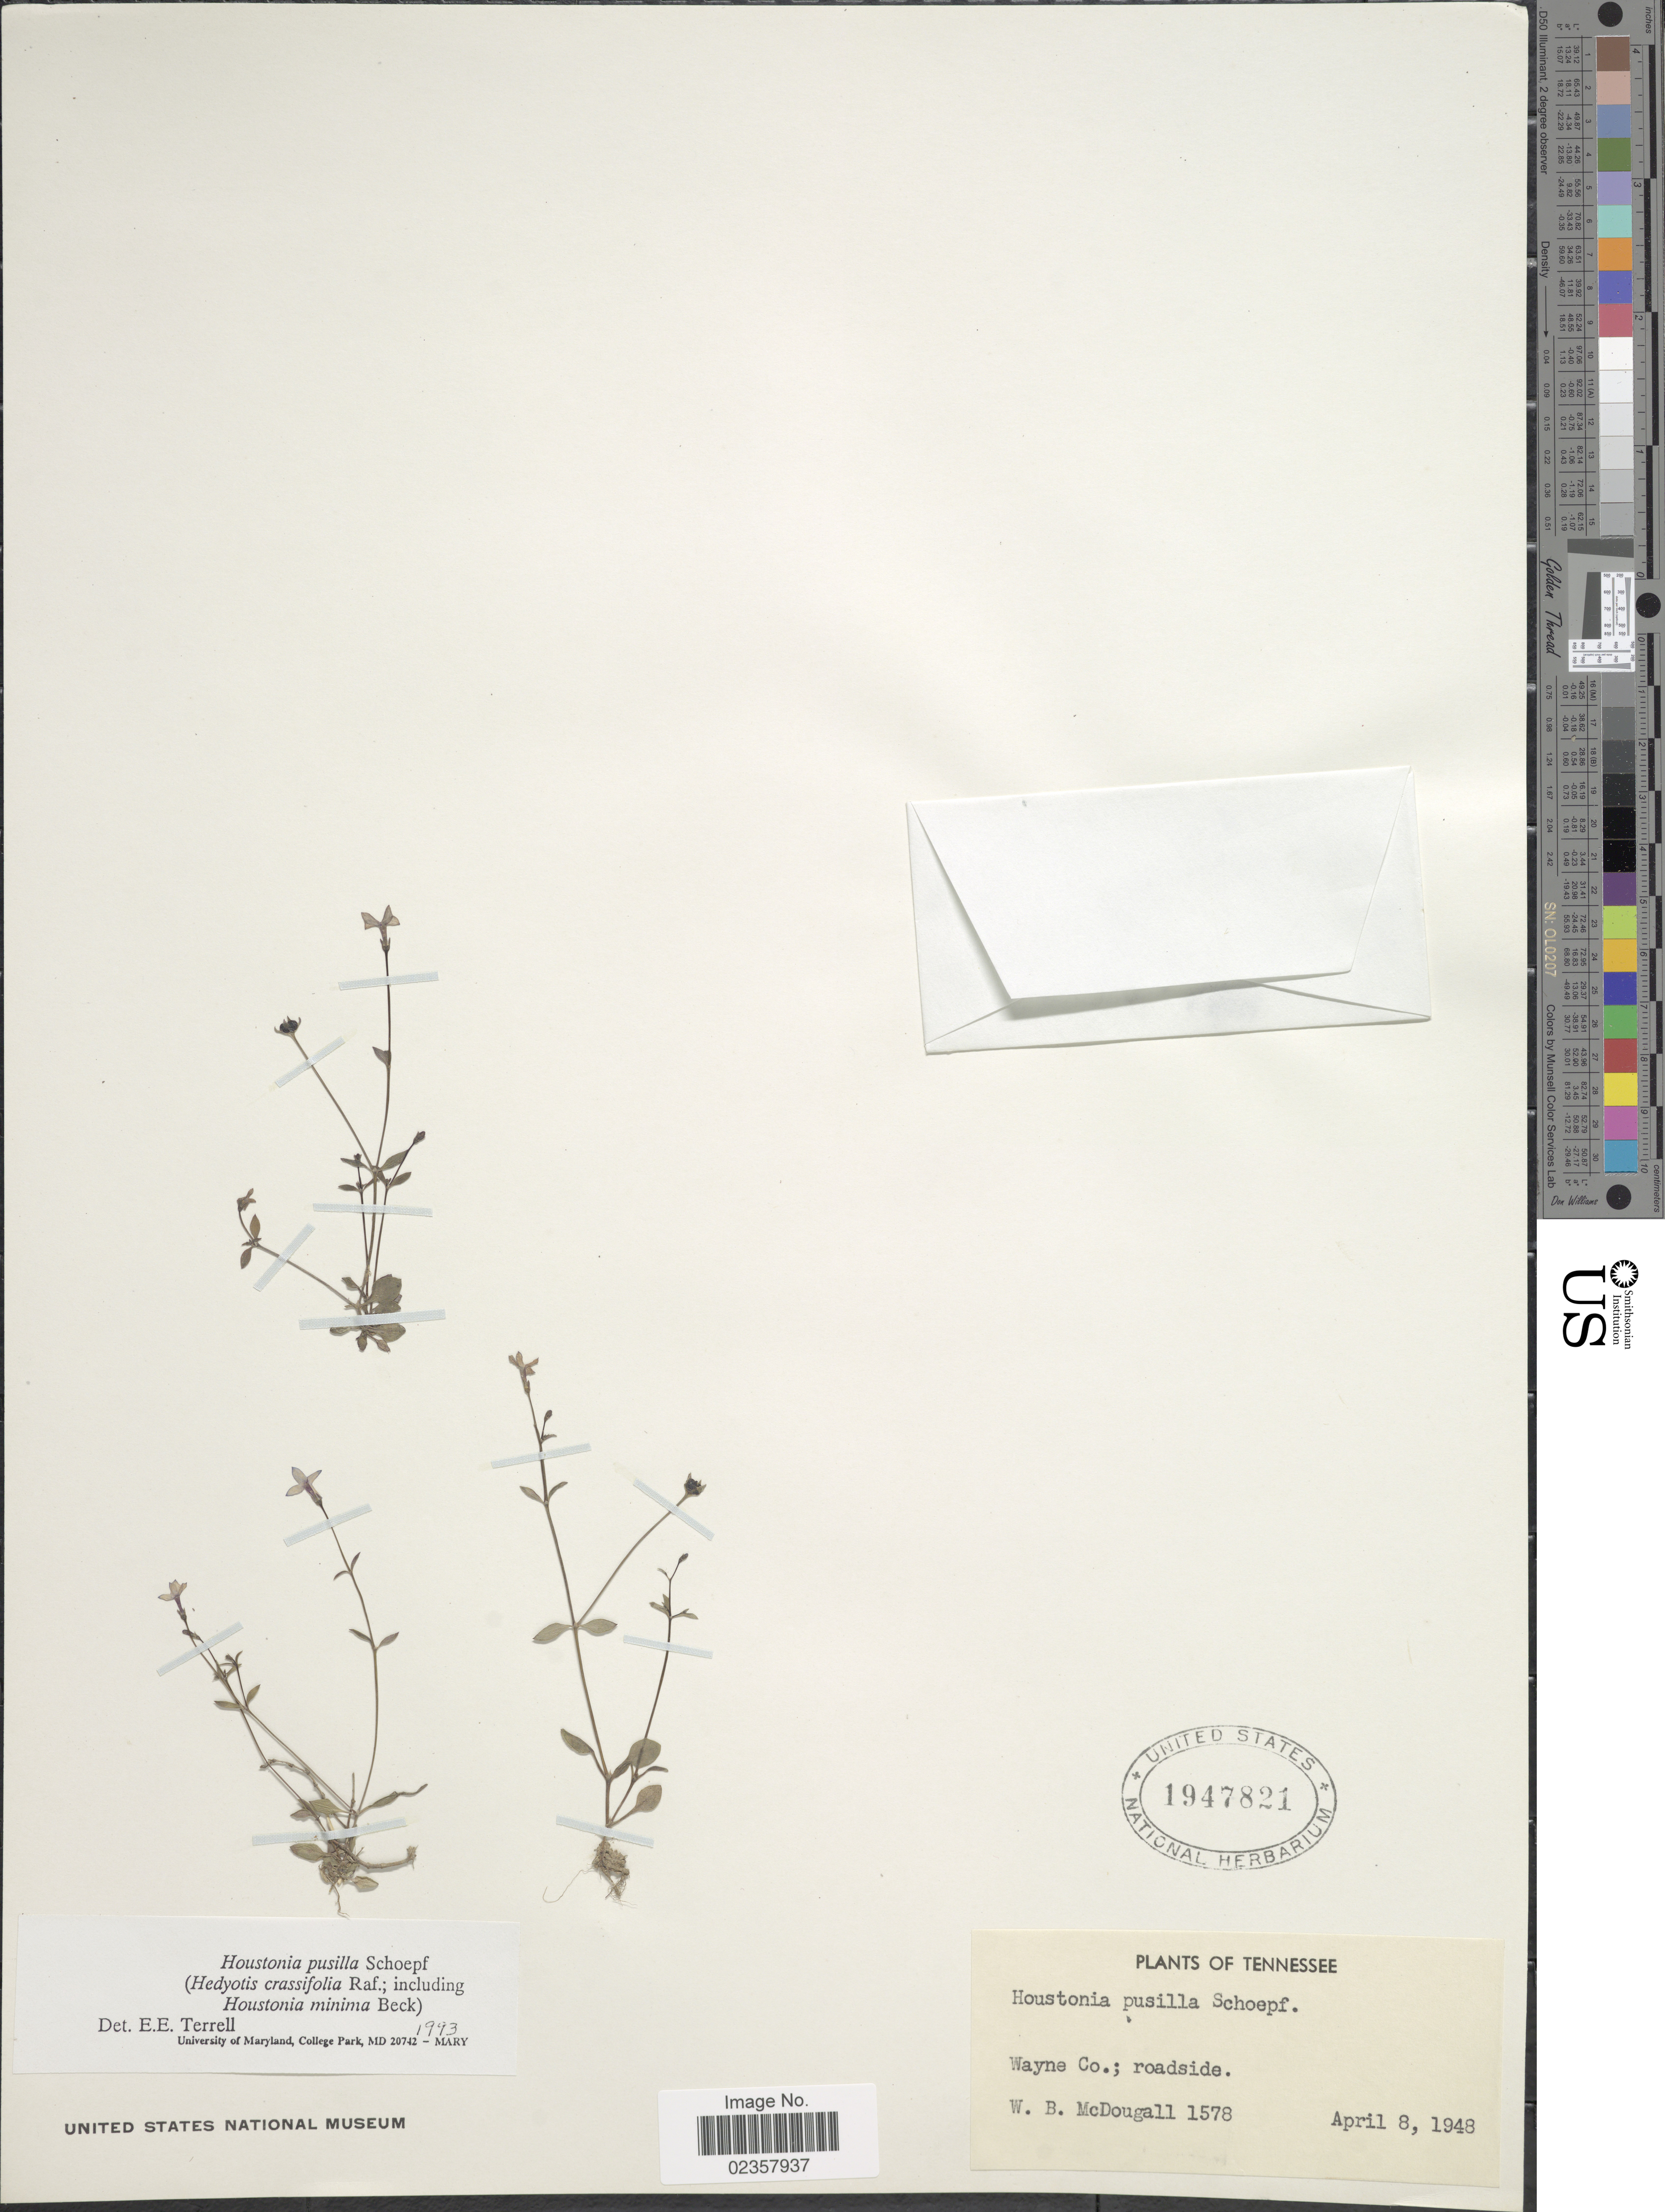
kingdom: Plantae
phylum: Tracheophyta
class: Magnoliopsida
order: Gentianales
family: Rubiaceae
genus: Houstonia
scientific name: Houstonia pusilla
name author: Schoepf.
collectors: W. B. McDougall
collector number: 1578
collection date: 1948-04-08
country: United States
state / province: Tennessee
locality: Wayne Co.; roadside.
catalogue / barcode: US 1947821